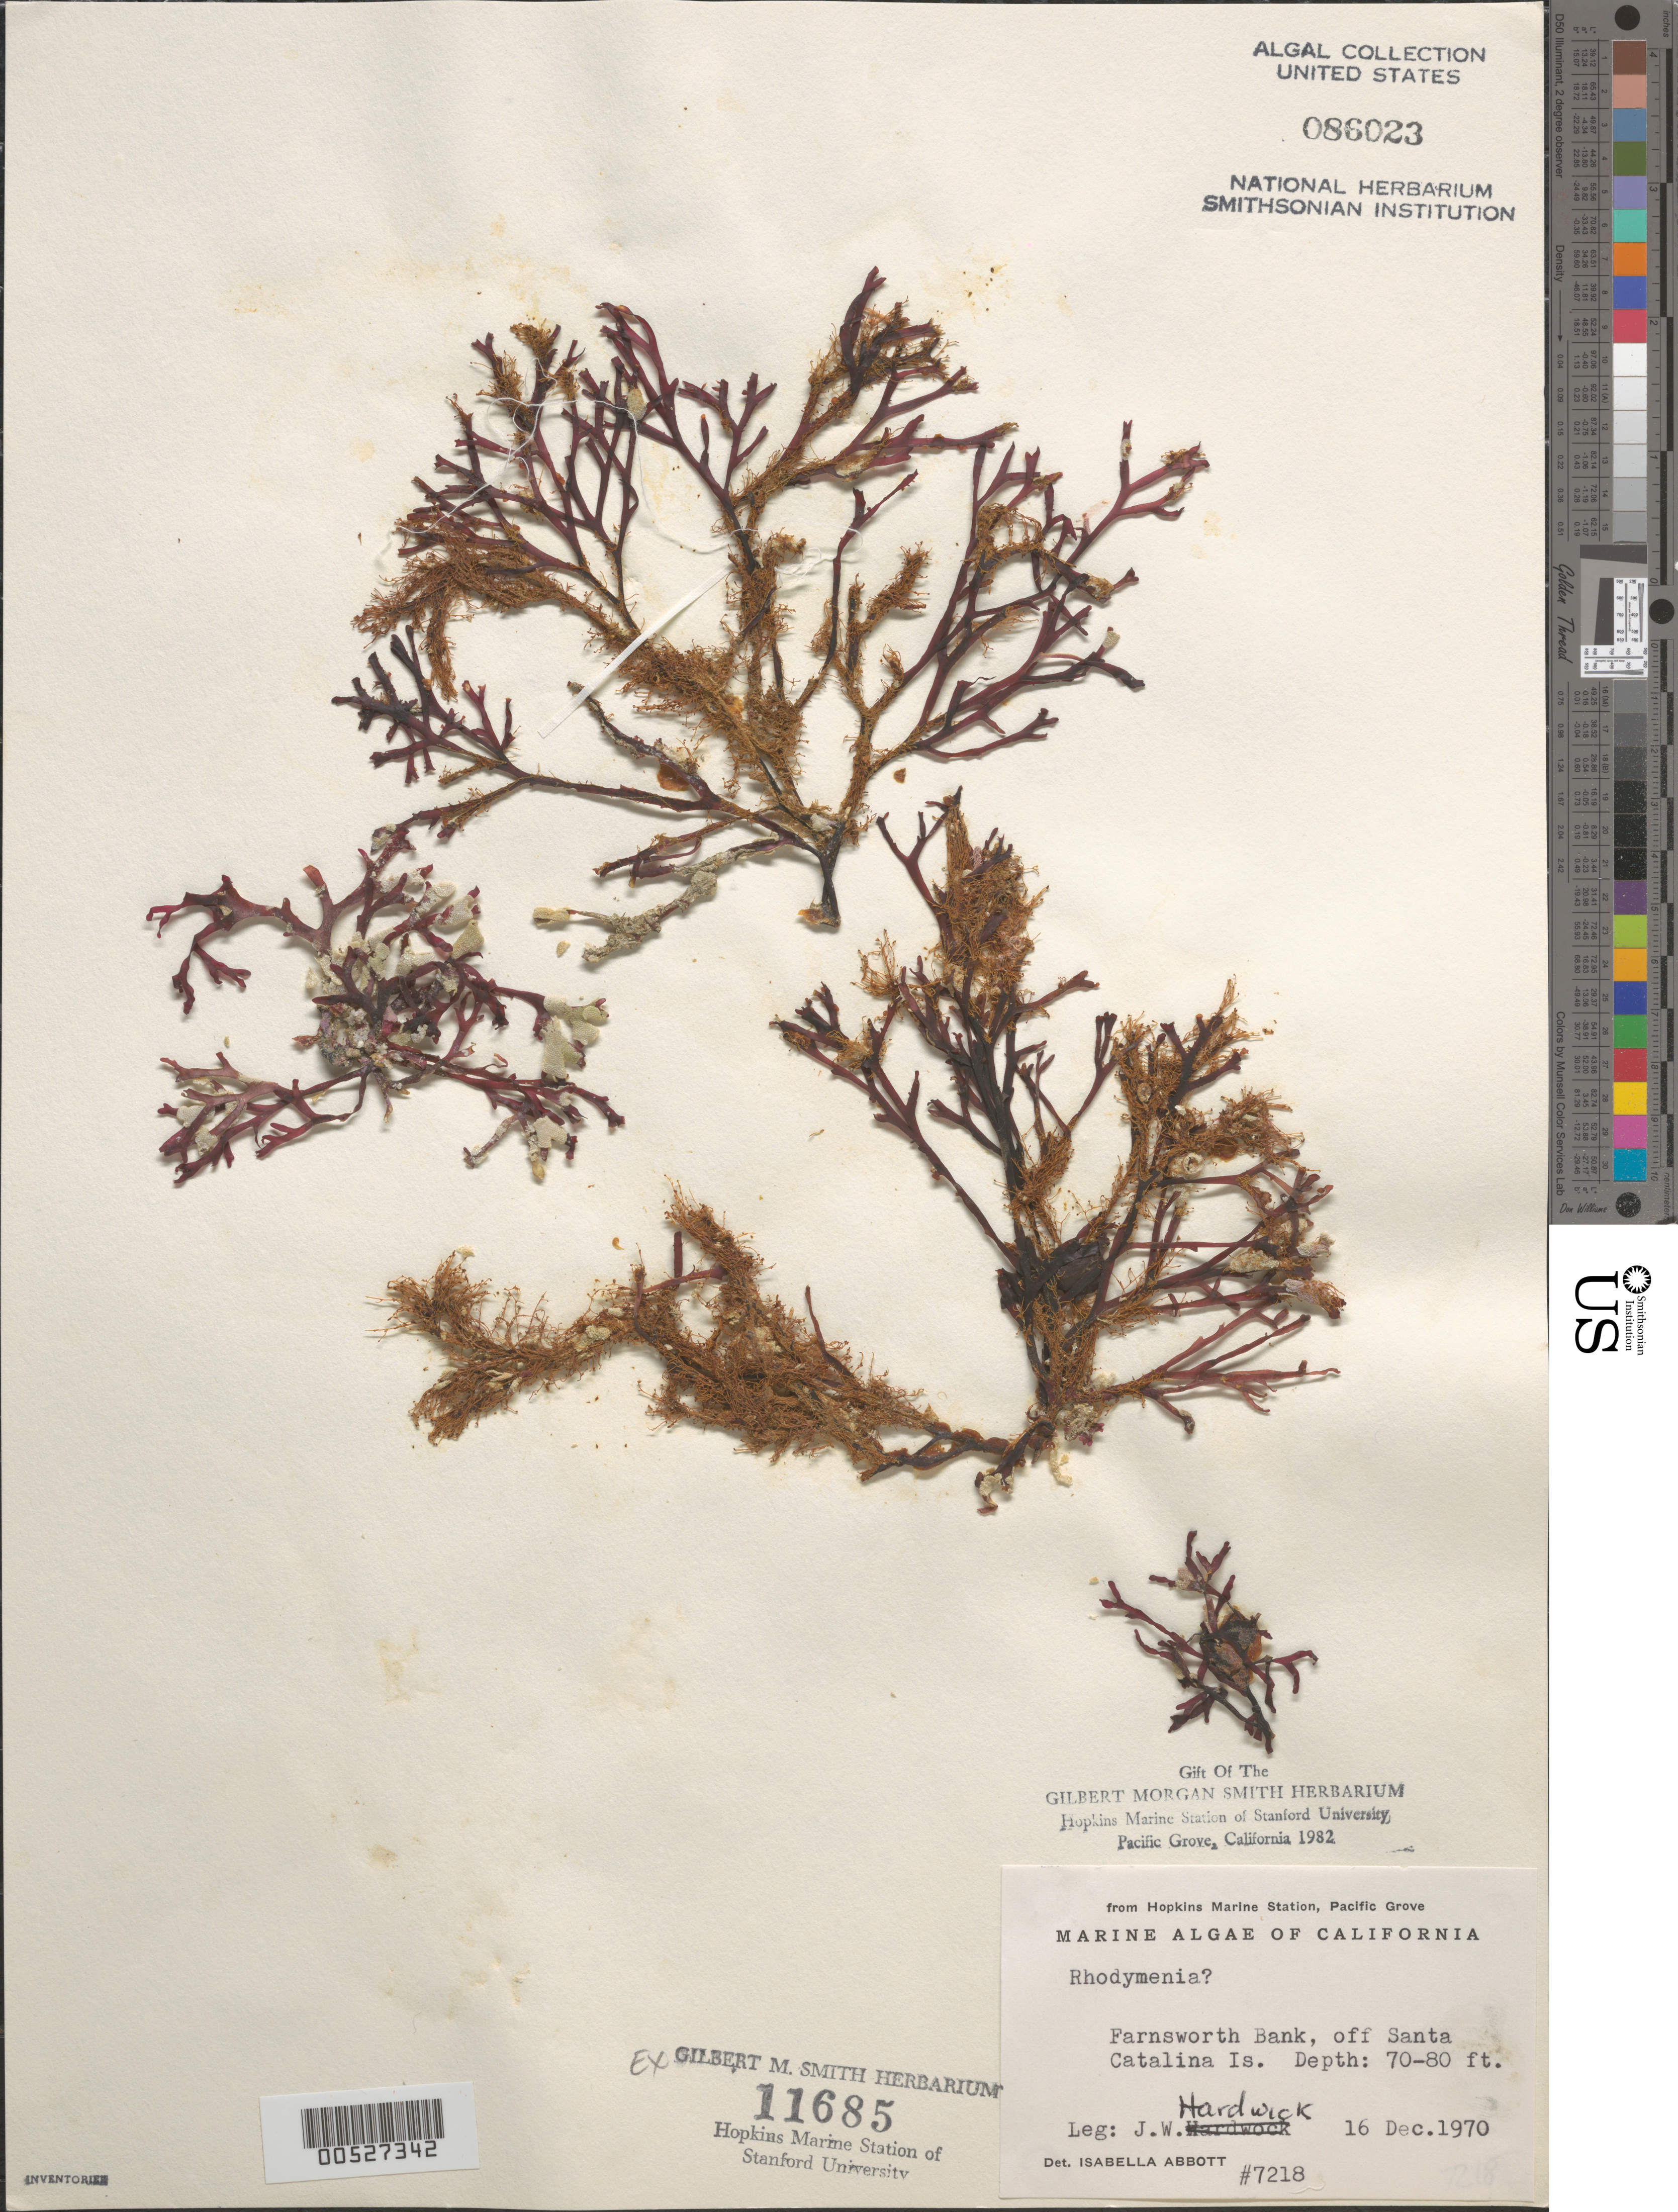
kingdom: Plantae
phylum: Rhodophyta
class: Florideophyceae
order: Rhodymeniales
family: Rhodymeniaceae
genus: Rhodymenia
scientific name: Rhodymenia sp.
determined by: Abbott, Isabella A.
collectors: J. Hardwick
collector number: IAA 7218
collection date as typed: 16 Dec 1970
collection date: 1970-12-16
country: United States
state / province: California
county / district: Los Angeles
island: Santa Catalina Island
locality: Farnsworth Bank, off the island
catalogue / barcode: US 86023